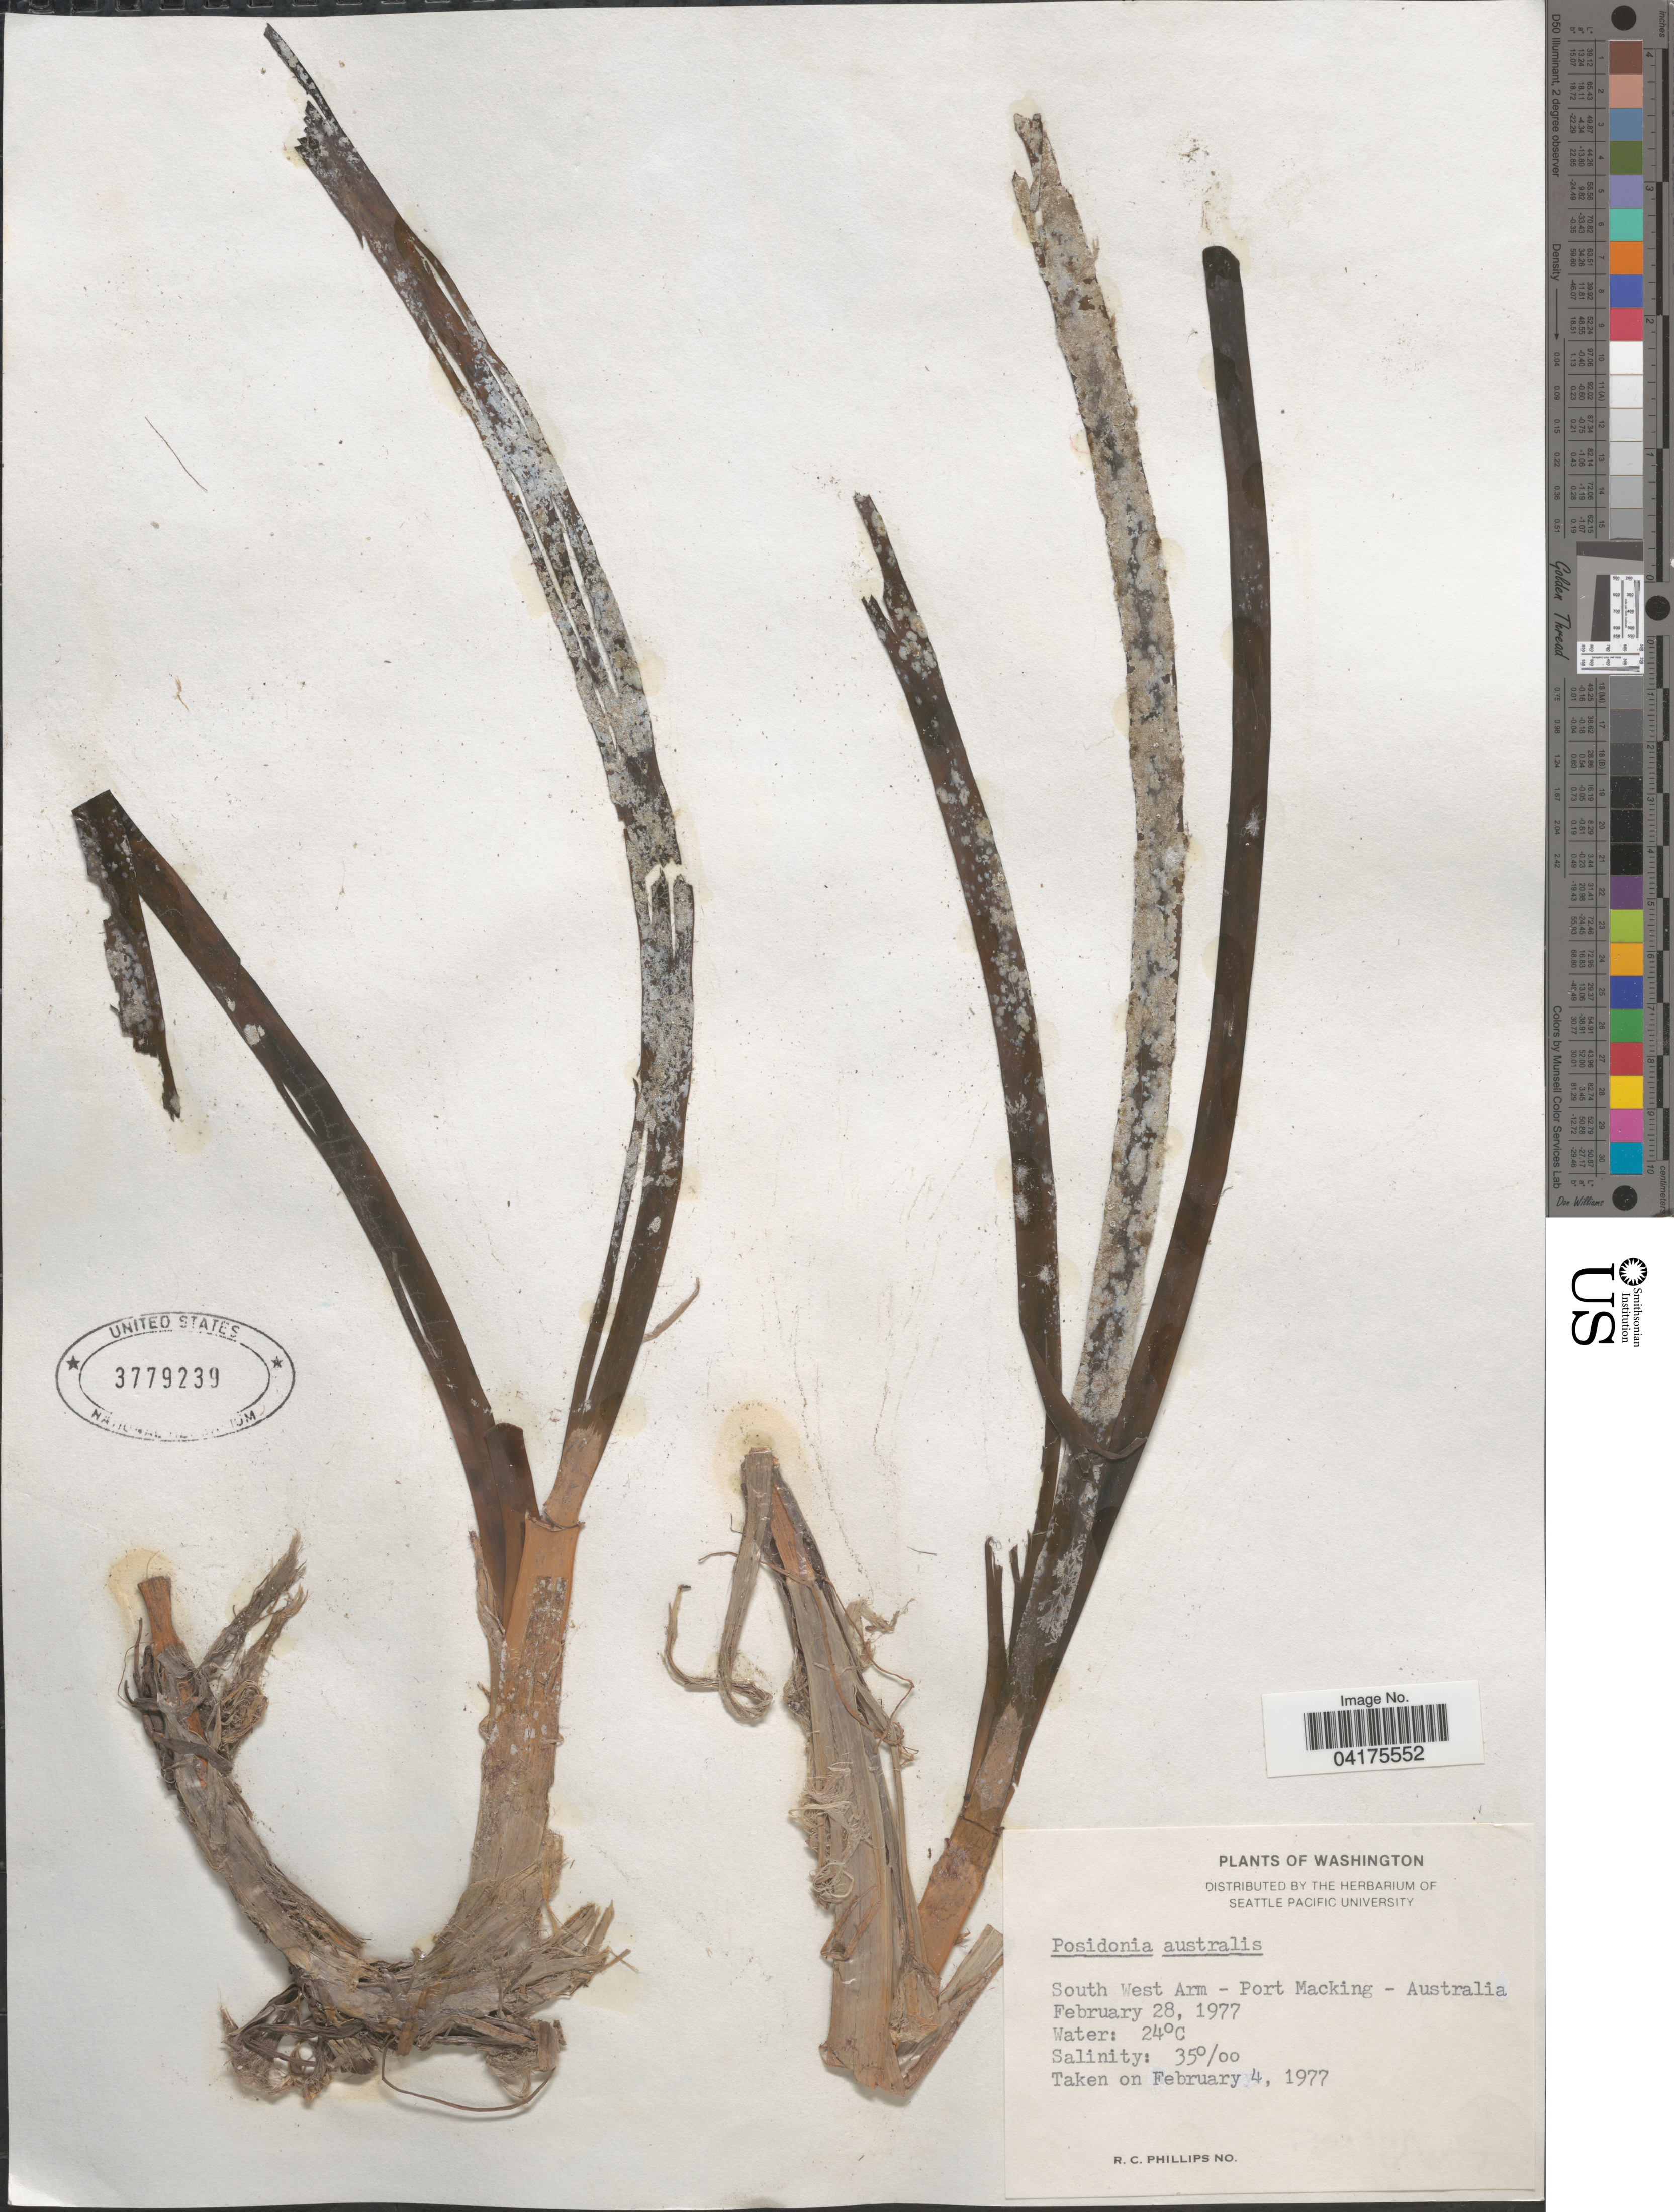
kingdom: Plantae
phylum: Tracheophyta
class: Liliopsida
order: Alismatales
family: Posidoniaceae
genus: Posidonia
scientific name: Posidonia australis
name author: Hook. f.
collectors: R. C. Phillips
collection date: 1977-02-28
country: Australia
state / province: New South Wales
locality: South West Arm - Port Macking [= Port Hacking].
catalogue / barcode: US 3779239